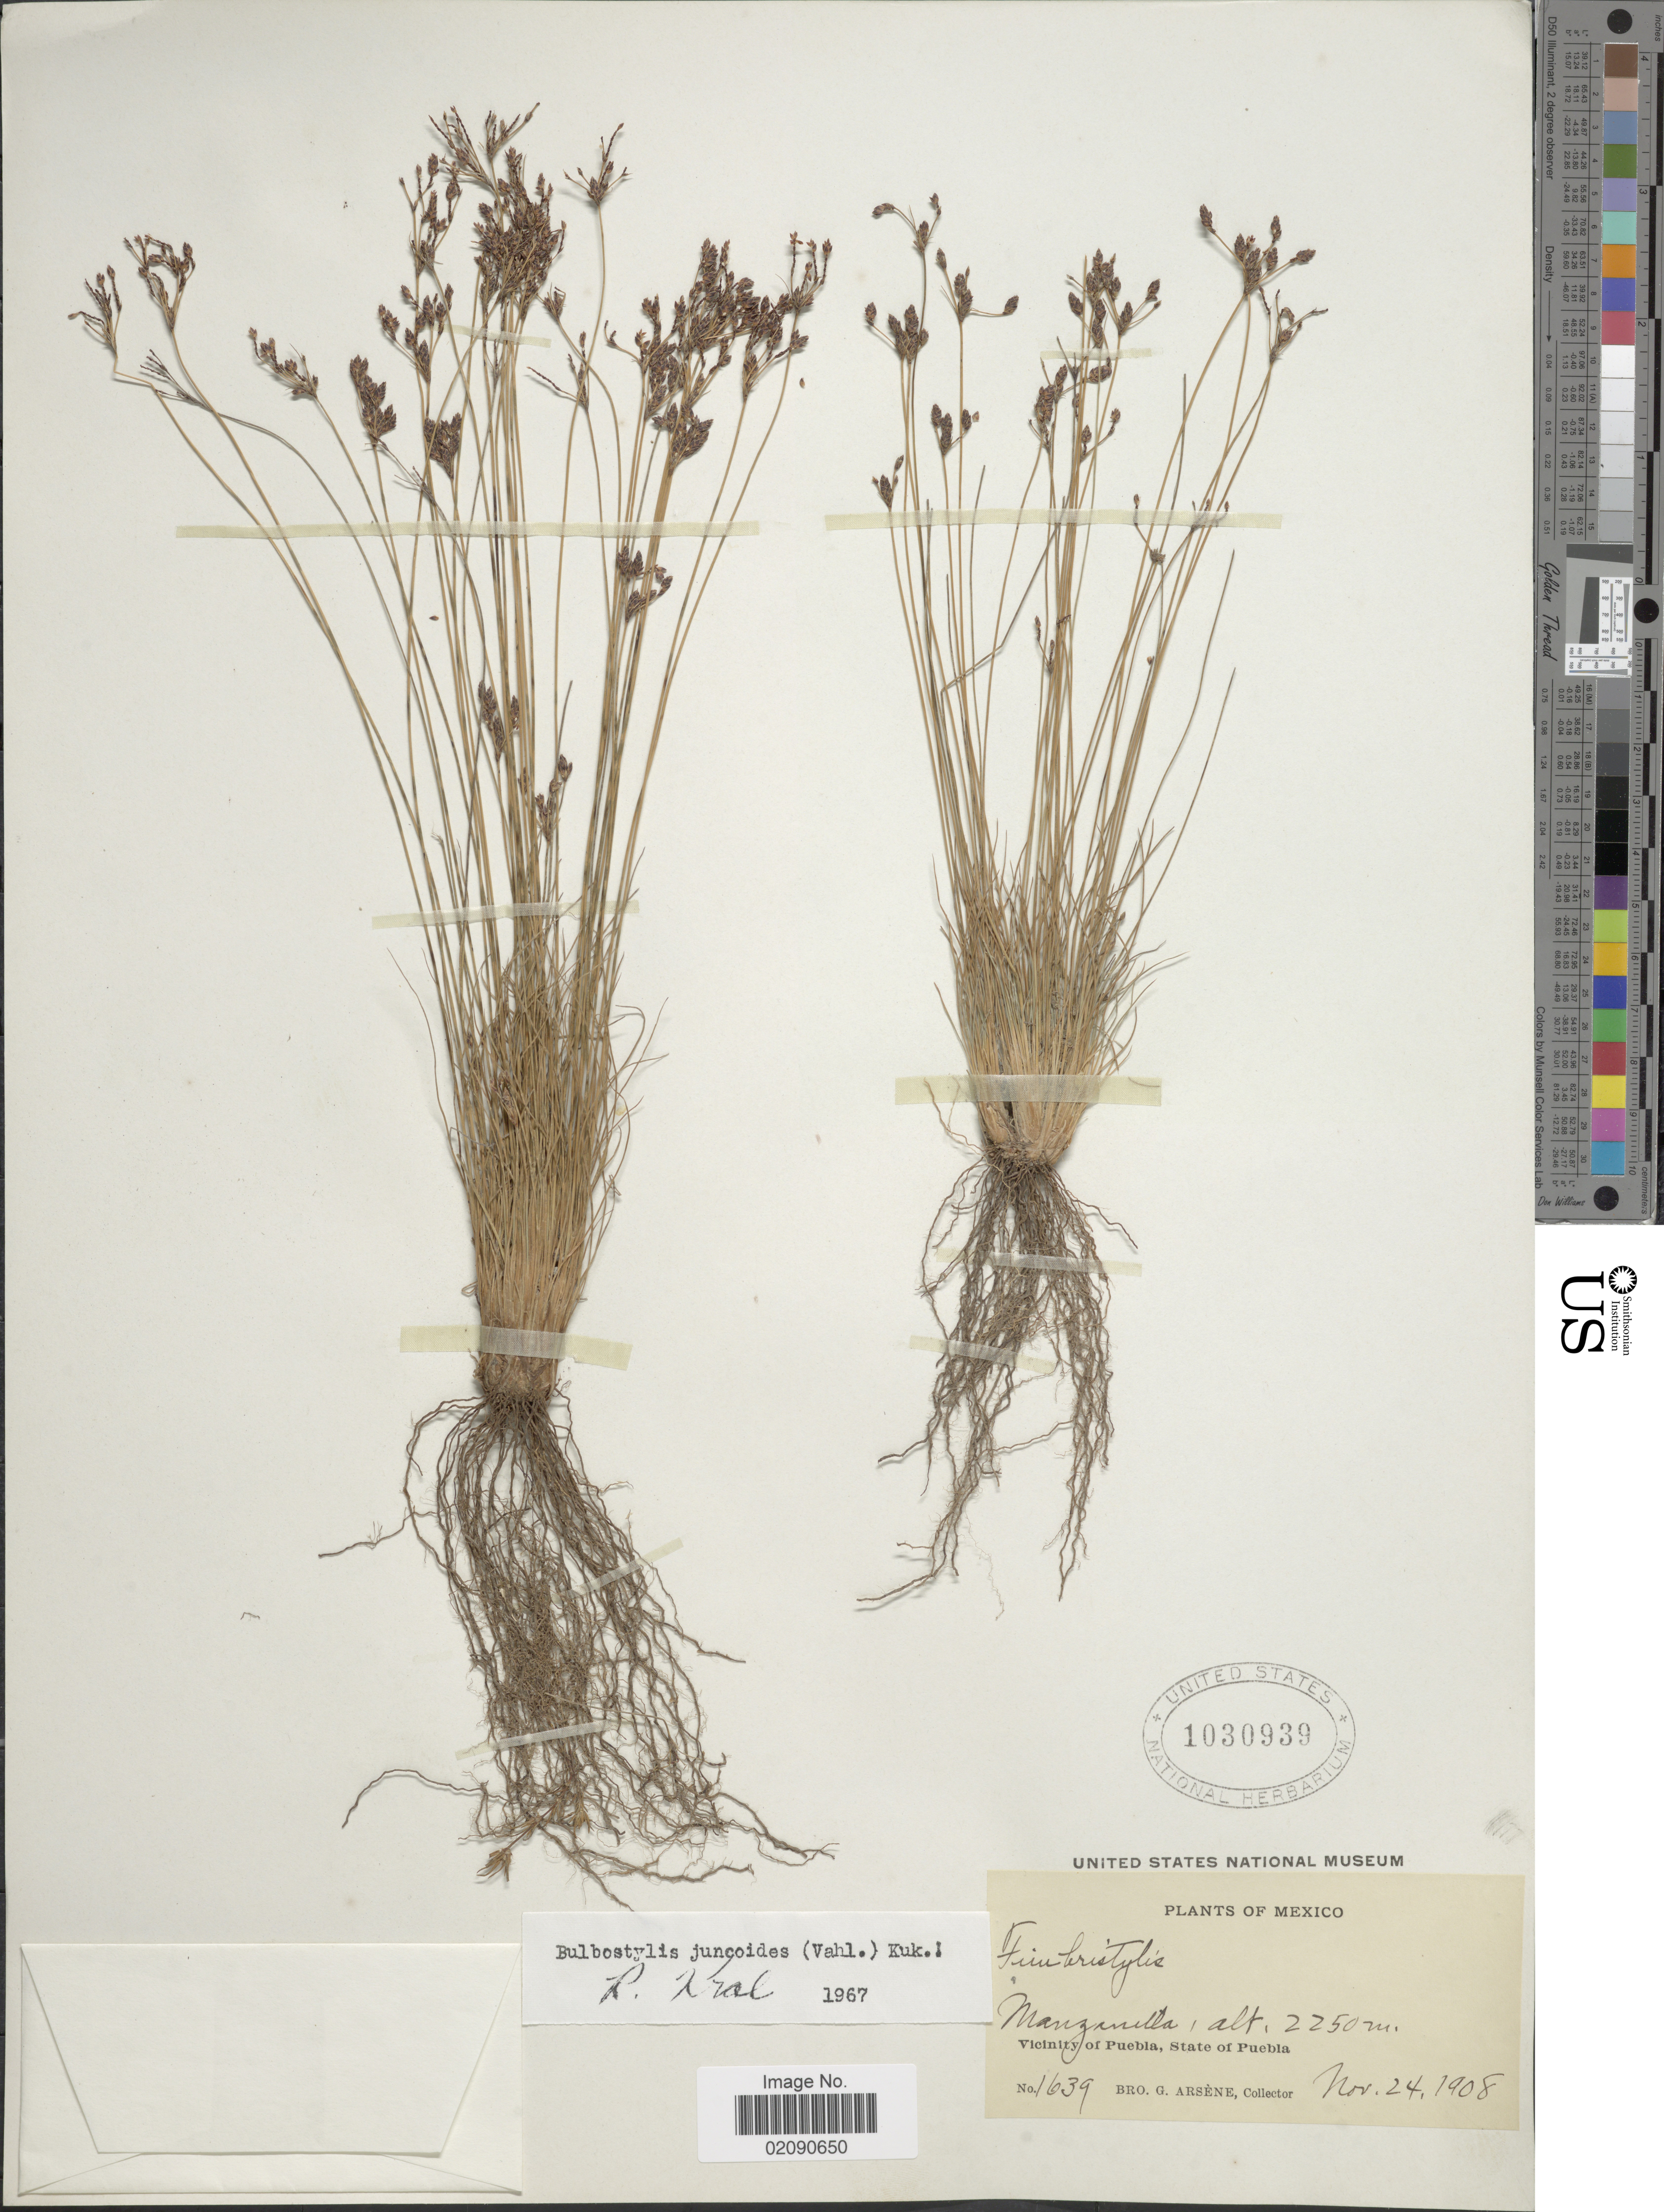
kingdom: Plantae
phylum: Tracheophyta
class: Liliopsida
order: Poales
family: Cyperaceae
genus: Bulbostylis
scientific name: Bulbostylis juncoides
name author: (Vahl) Kük. ex Herter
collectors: Bro. G. Arsène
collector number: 1639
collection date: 1908-11-24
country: Mexico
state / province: Puebla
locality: Manzanilla. Vicinity of Puebla, State of Puebla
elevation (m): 2250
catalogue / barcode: US 1030939